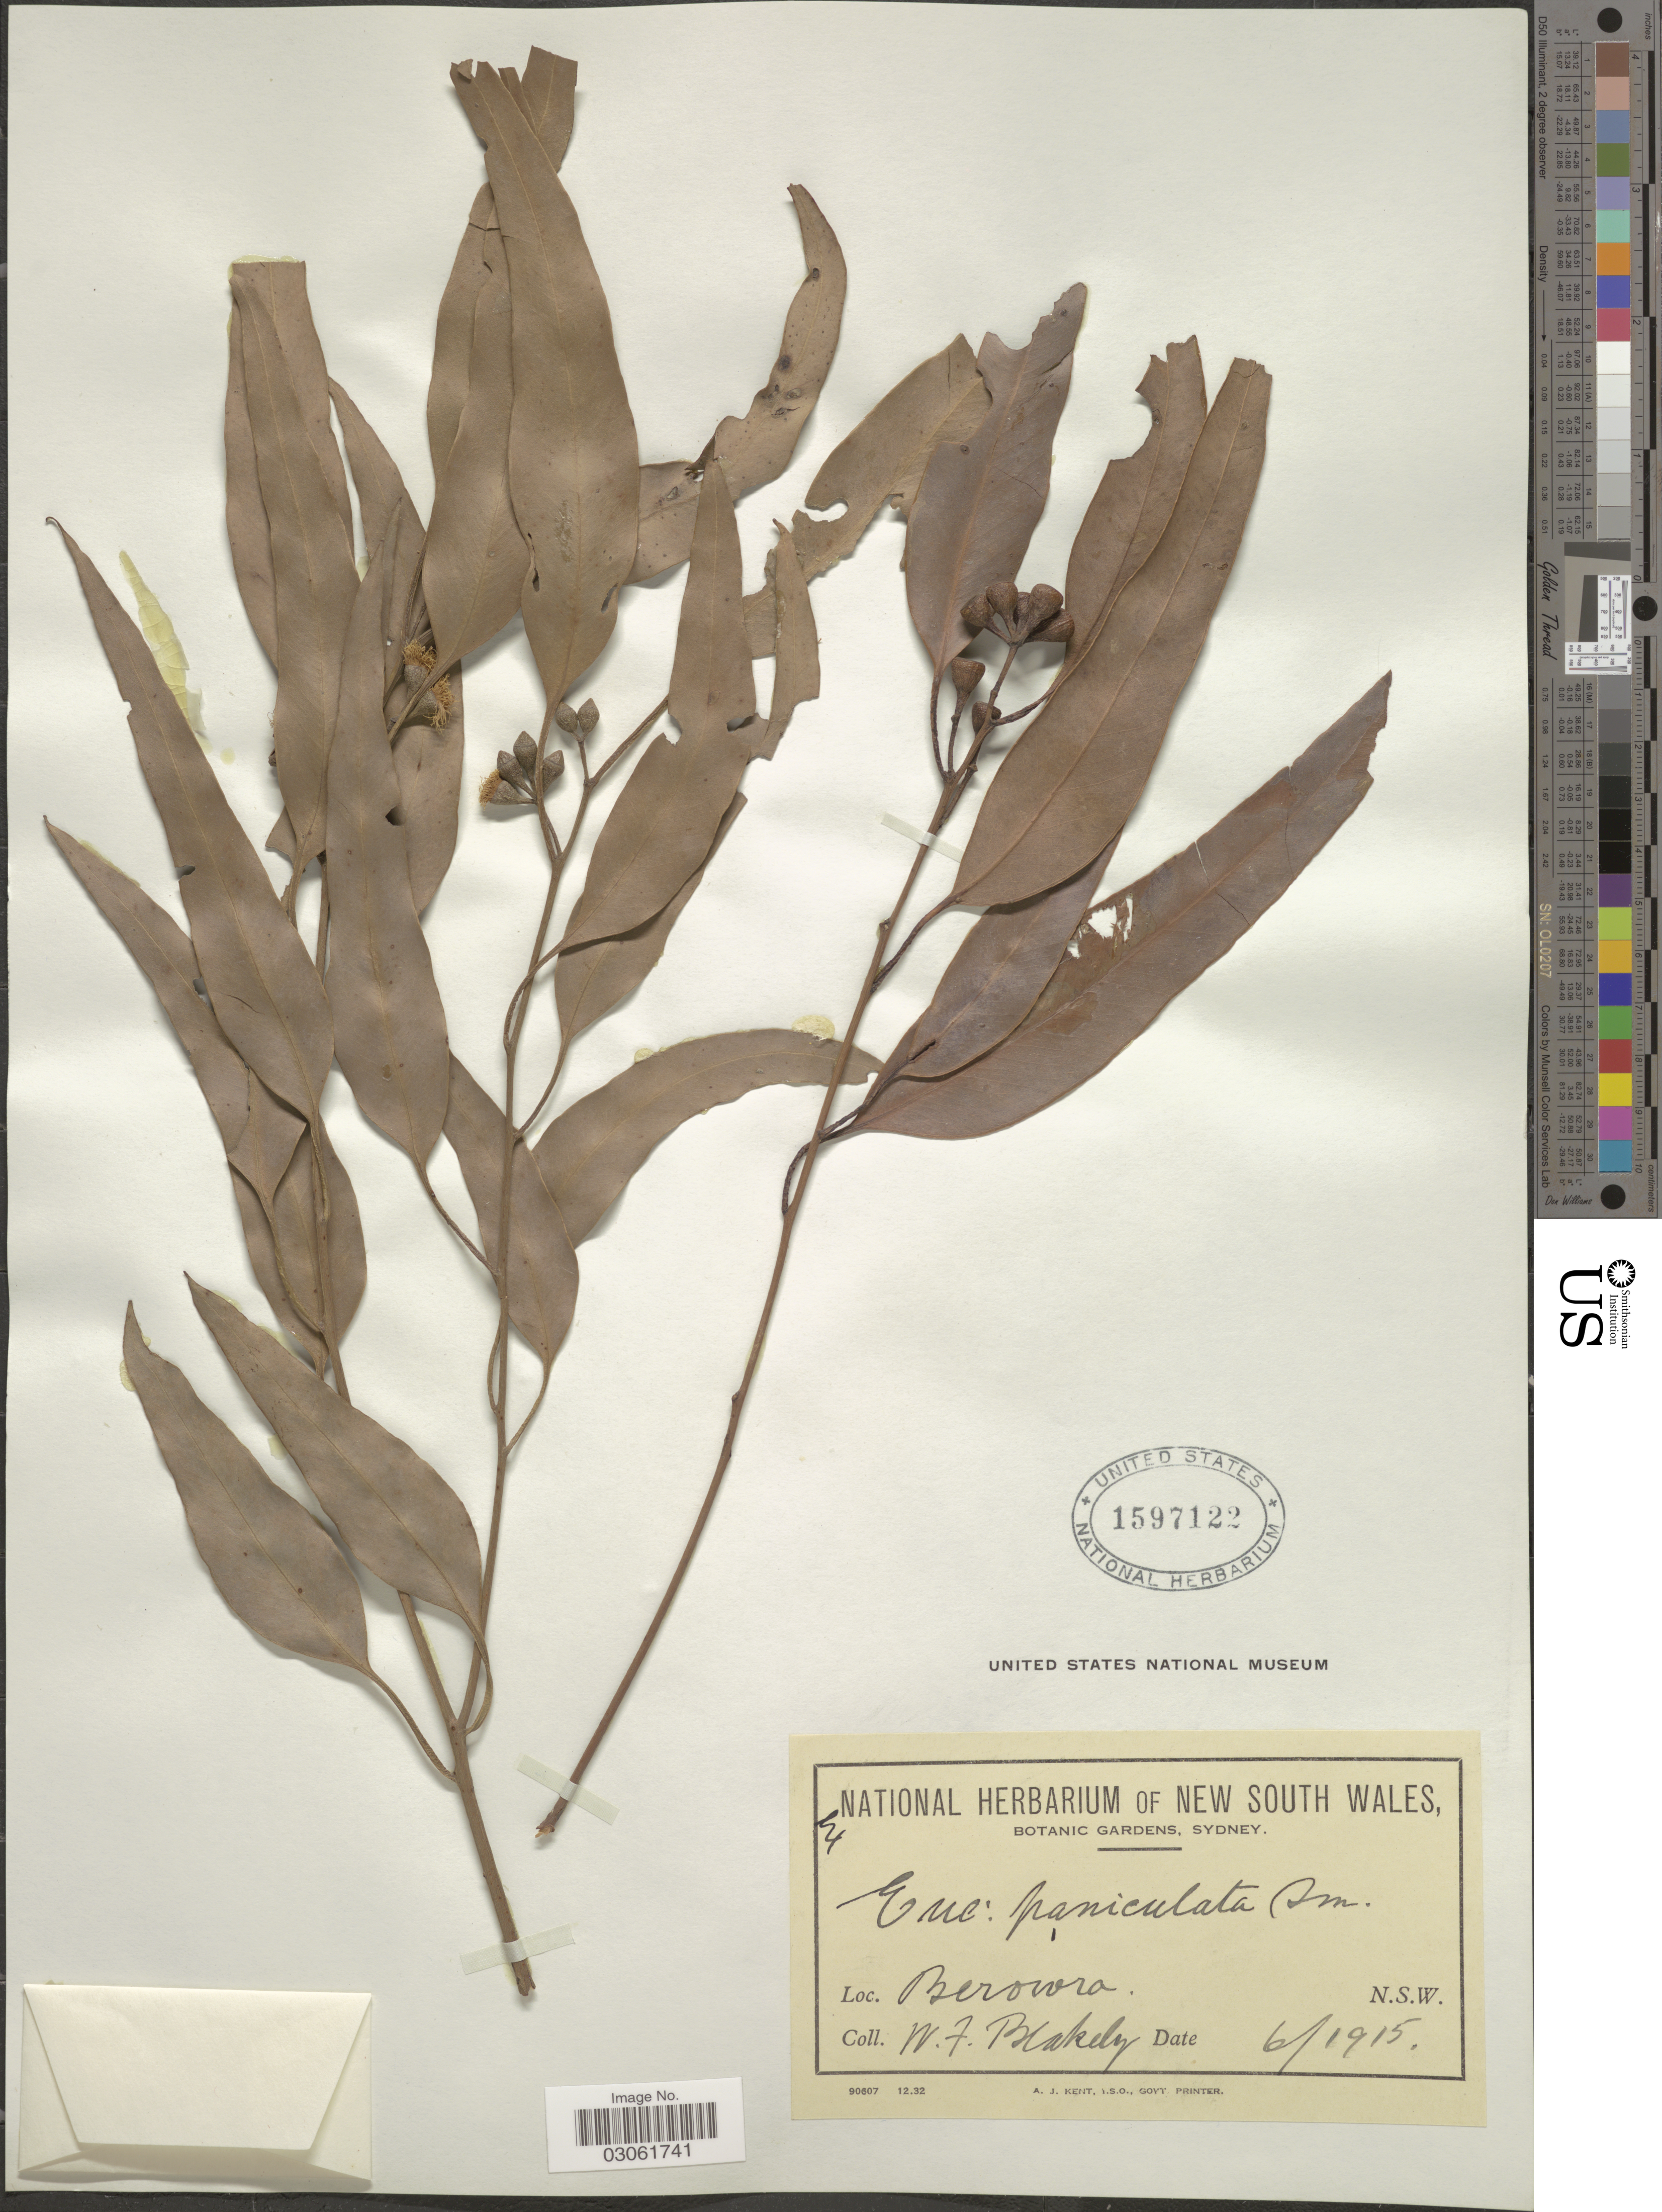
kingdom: Plantae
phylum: Tracheophyta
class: Magnoliopsida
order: Myrtales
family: Myrtaceae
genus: Eucalyptus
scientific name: Eucalyptus paniculata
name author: Sm.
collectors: W. Blakely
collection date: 1915-06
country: Australia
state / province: New South Wales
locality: Berowra.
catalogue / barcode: US 1597122